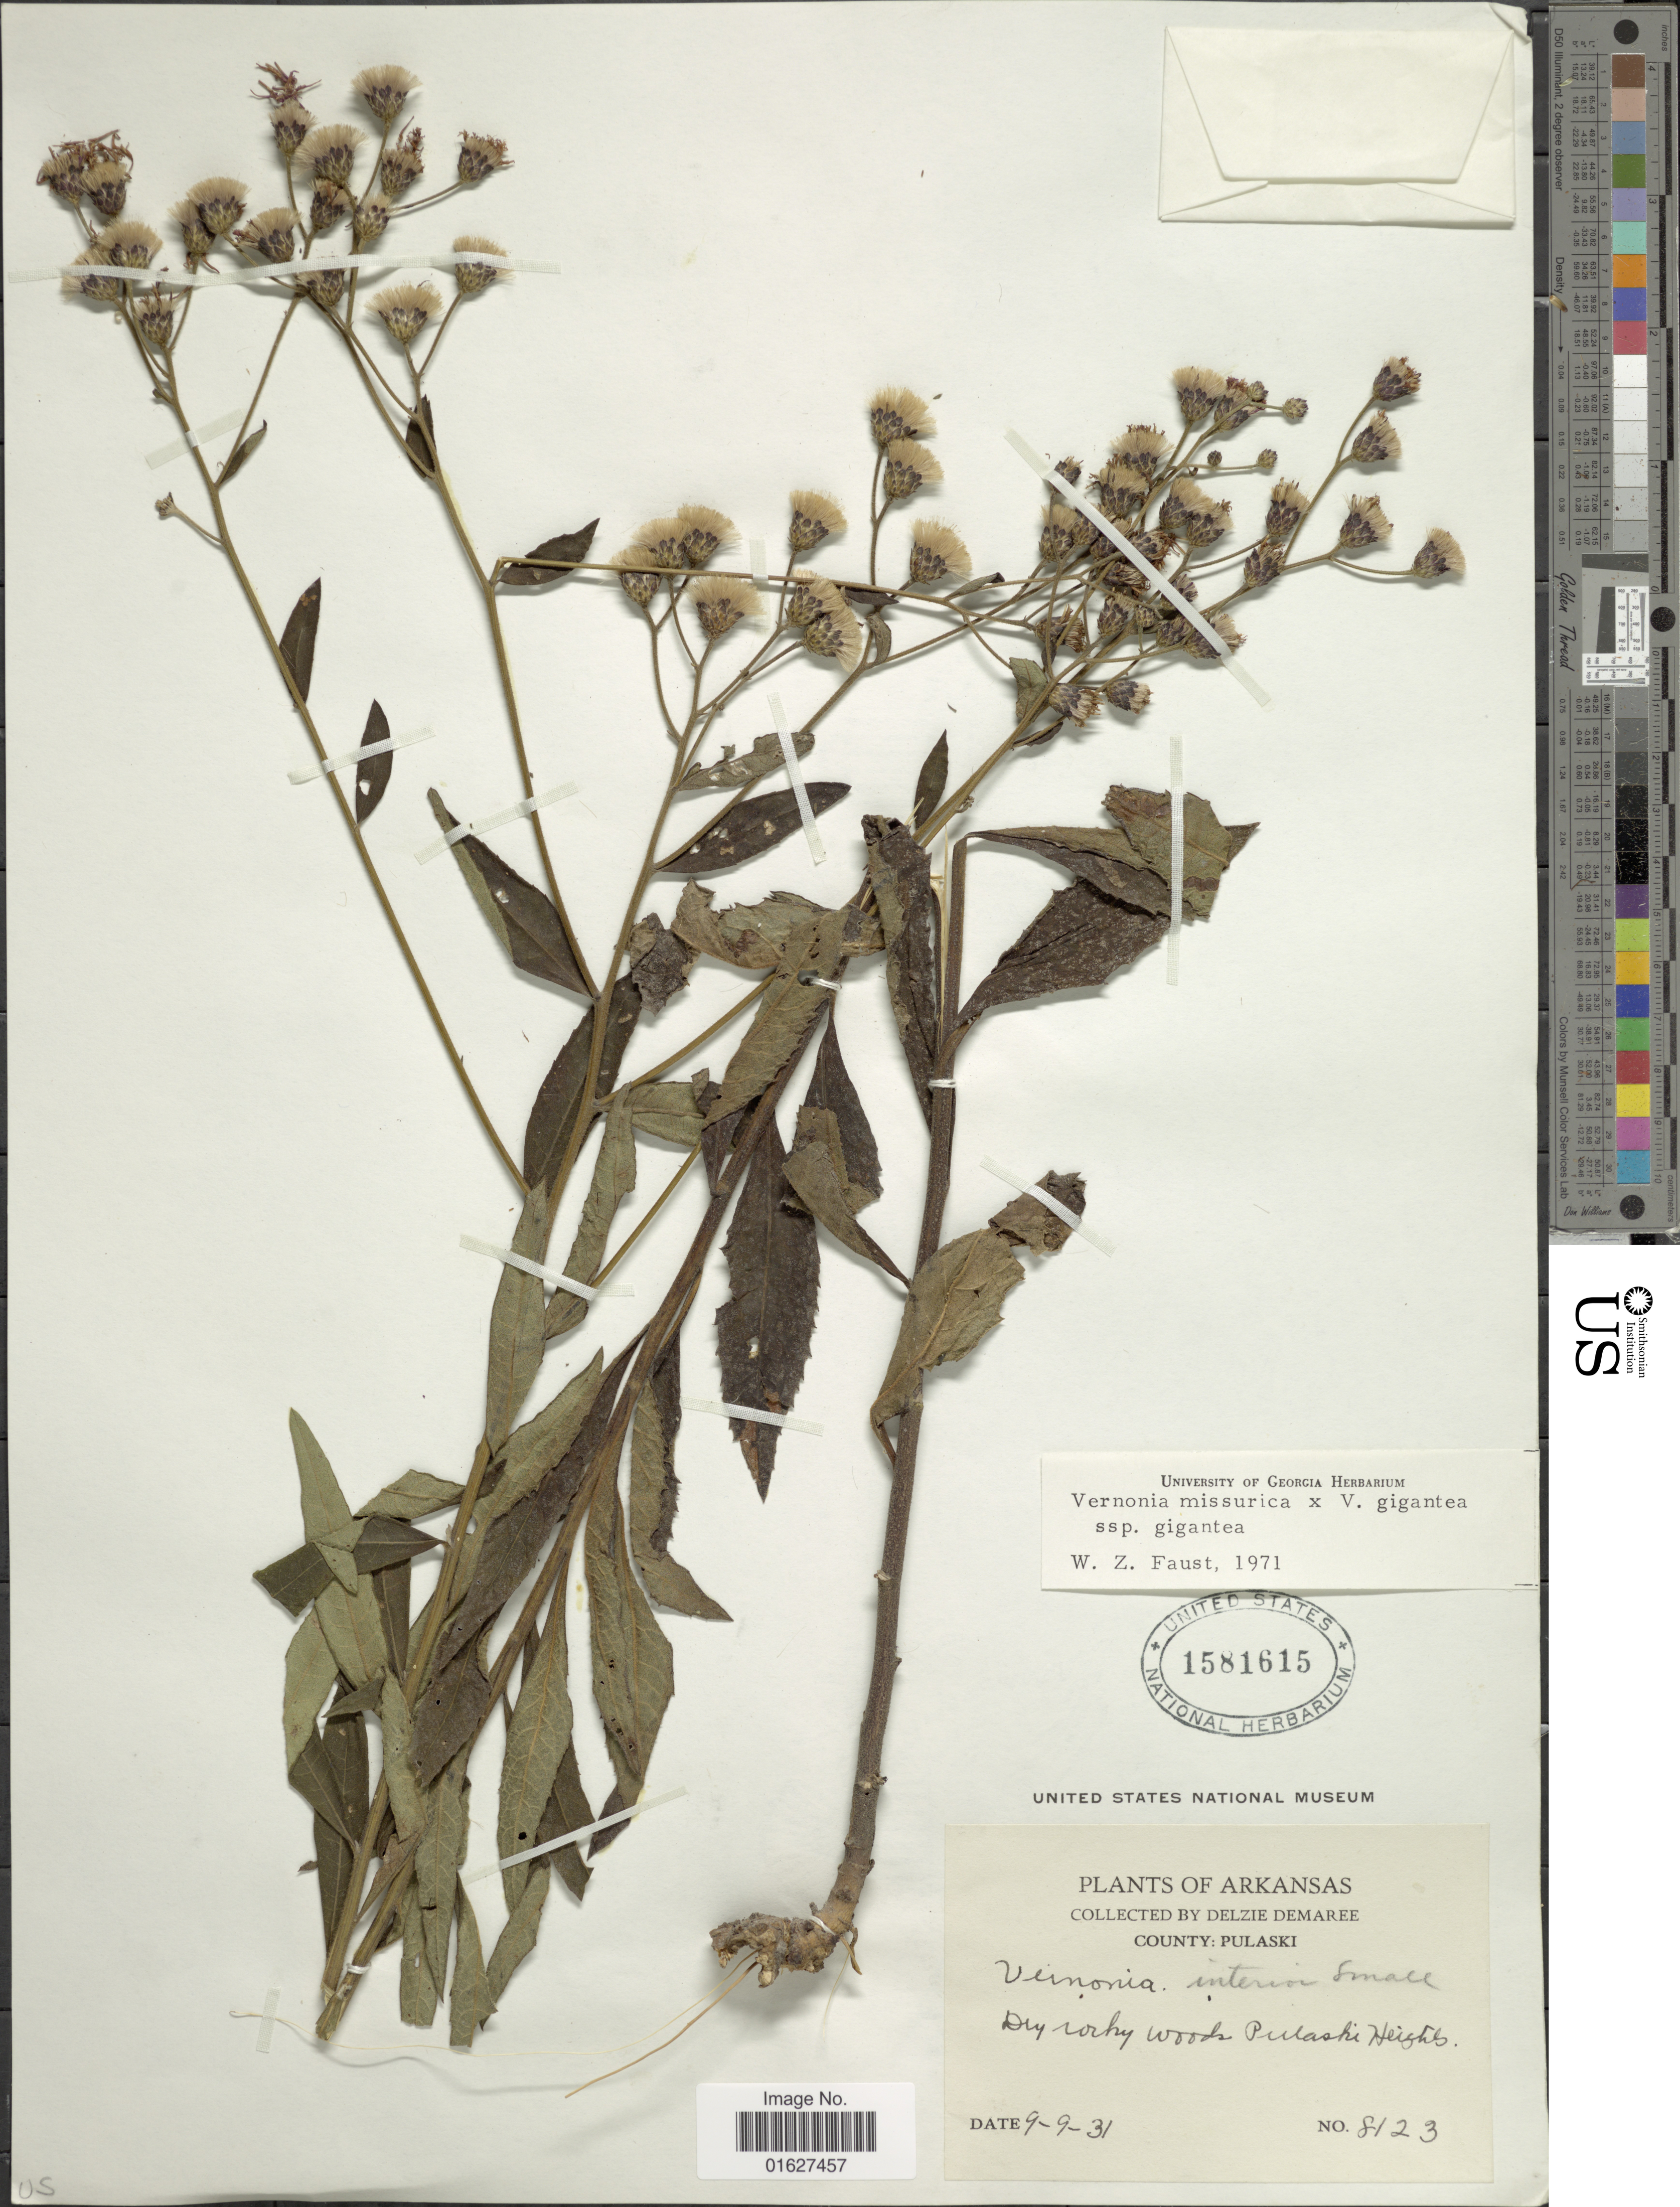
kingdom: Plantae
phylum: Tracheophyta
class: Magnoliopsida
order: Asterales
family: Asteraceae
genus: Vernonia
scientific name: Vernonia missurica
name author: Raf.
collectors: D. Demaree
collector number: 8123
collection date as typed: Transcribed d/m/y: 9/9/31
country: United States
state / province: Arkansas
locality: County: Pulaski. Dry rocky woods Pulaski Heights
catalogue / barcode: US 1581615